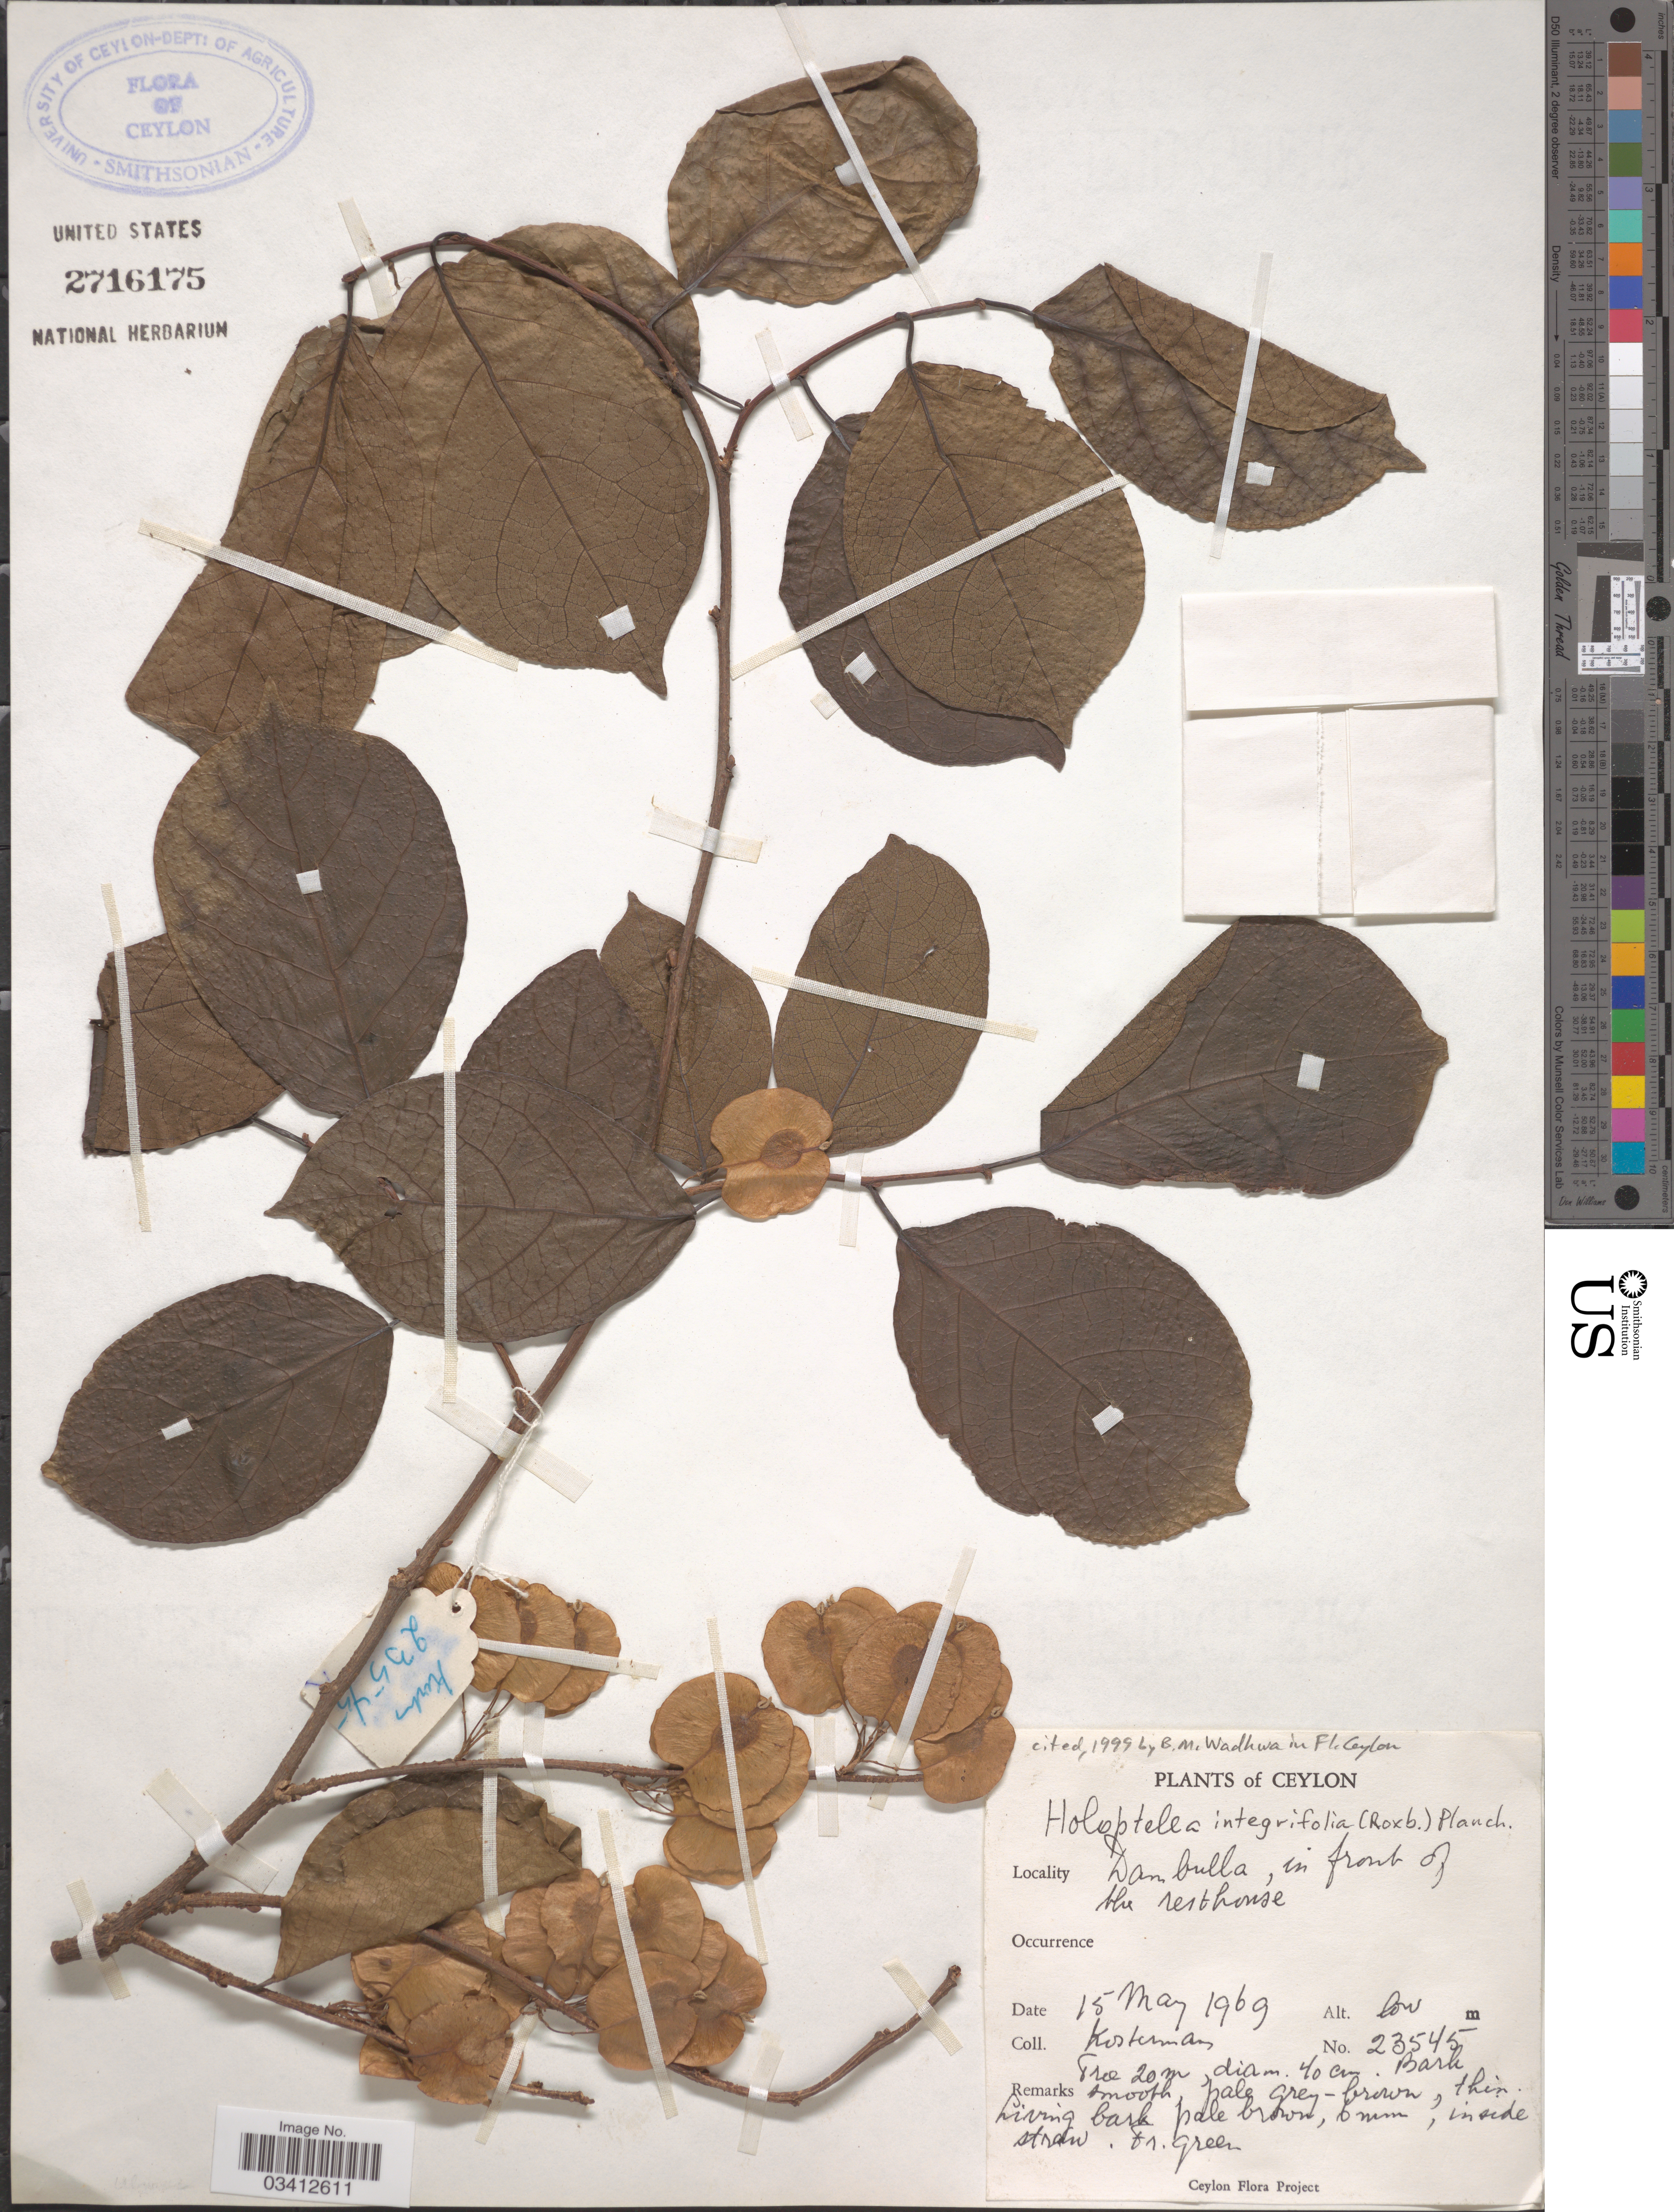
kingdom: Plantae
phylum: Tracheophyta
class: Magnoliopsida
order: Rosales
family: Ulmaceae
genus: Holoptelea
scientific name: Holoptelea integrifolia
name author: (Roxb.) Planch.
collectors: Kostermans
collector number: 23545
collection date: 1969-05-15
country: Sri Lanka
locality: Ceylon. Dambulla, in front of the resthouse.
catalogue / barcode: US 2716175